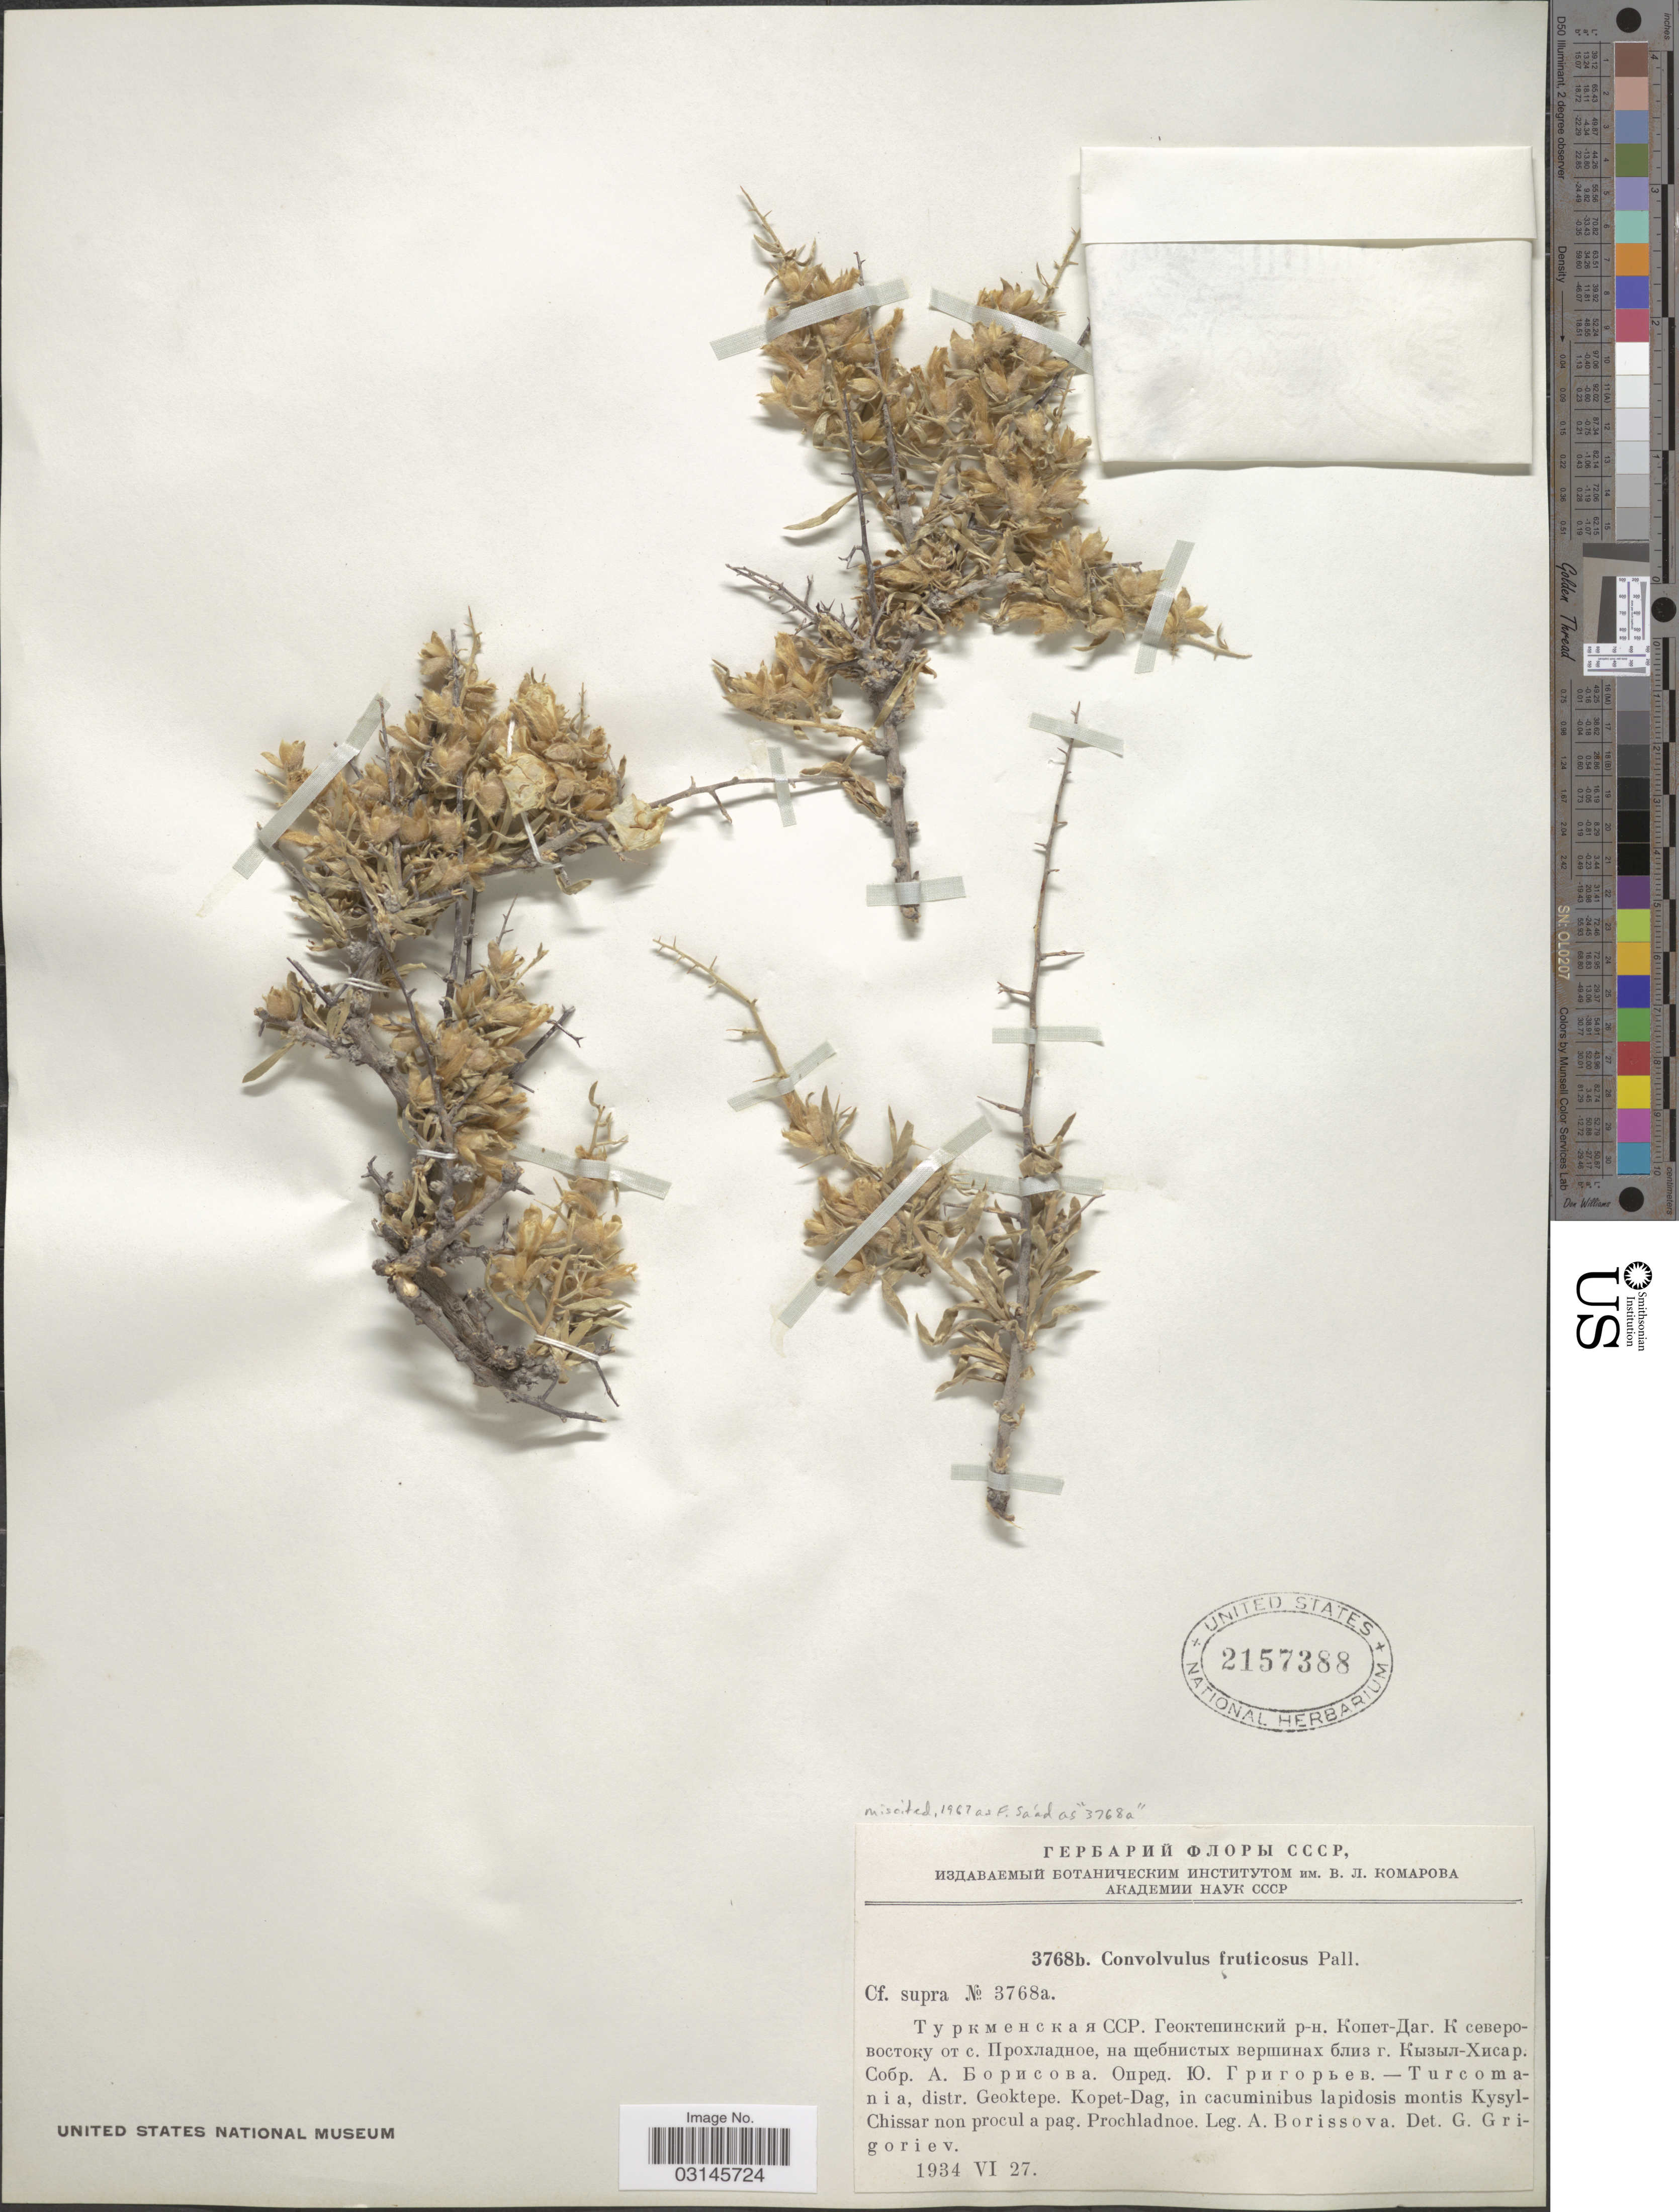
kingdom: Plantae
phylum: Tracheophyta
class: Magnoliopsida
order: Solanales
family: Convolvulaceae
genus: Convolvulus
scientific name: Convolvulus fruticosus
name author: Pall.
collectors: A. Borissova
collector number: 3768b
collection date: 1934-06-27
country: Turkmenistan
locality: Turcomania, distr. Geoktepe. Kopet-Dag, in cacuminibus lapidosis montis Kysyl-Chissar non procul a pag. Prochladnoe.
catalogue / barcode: US 2157388